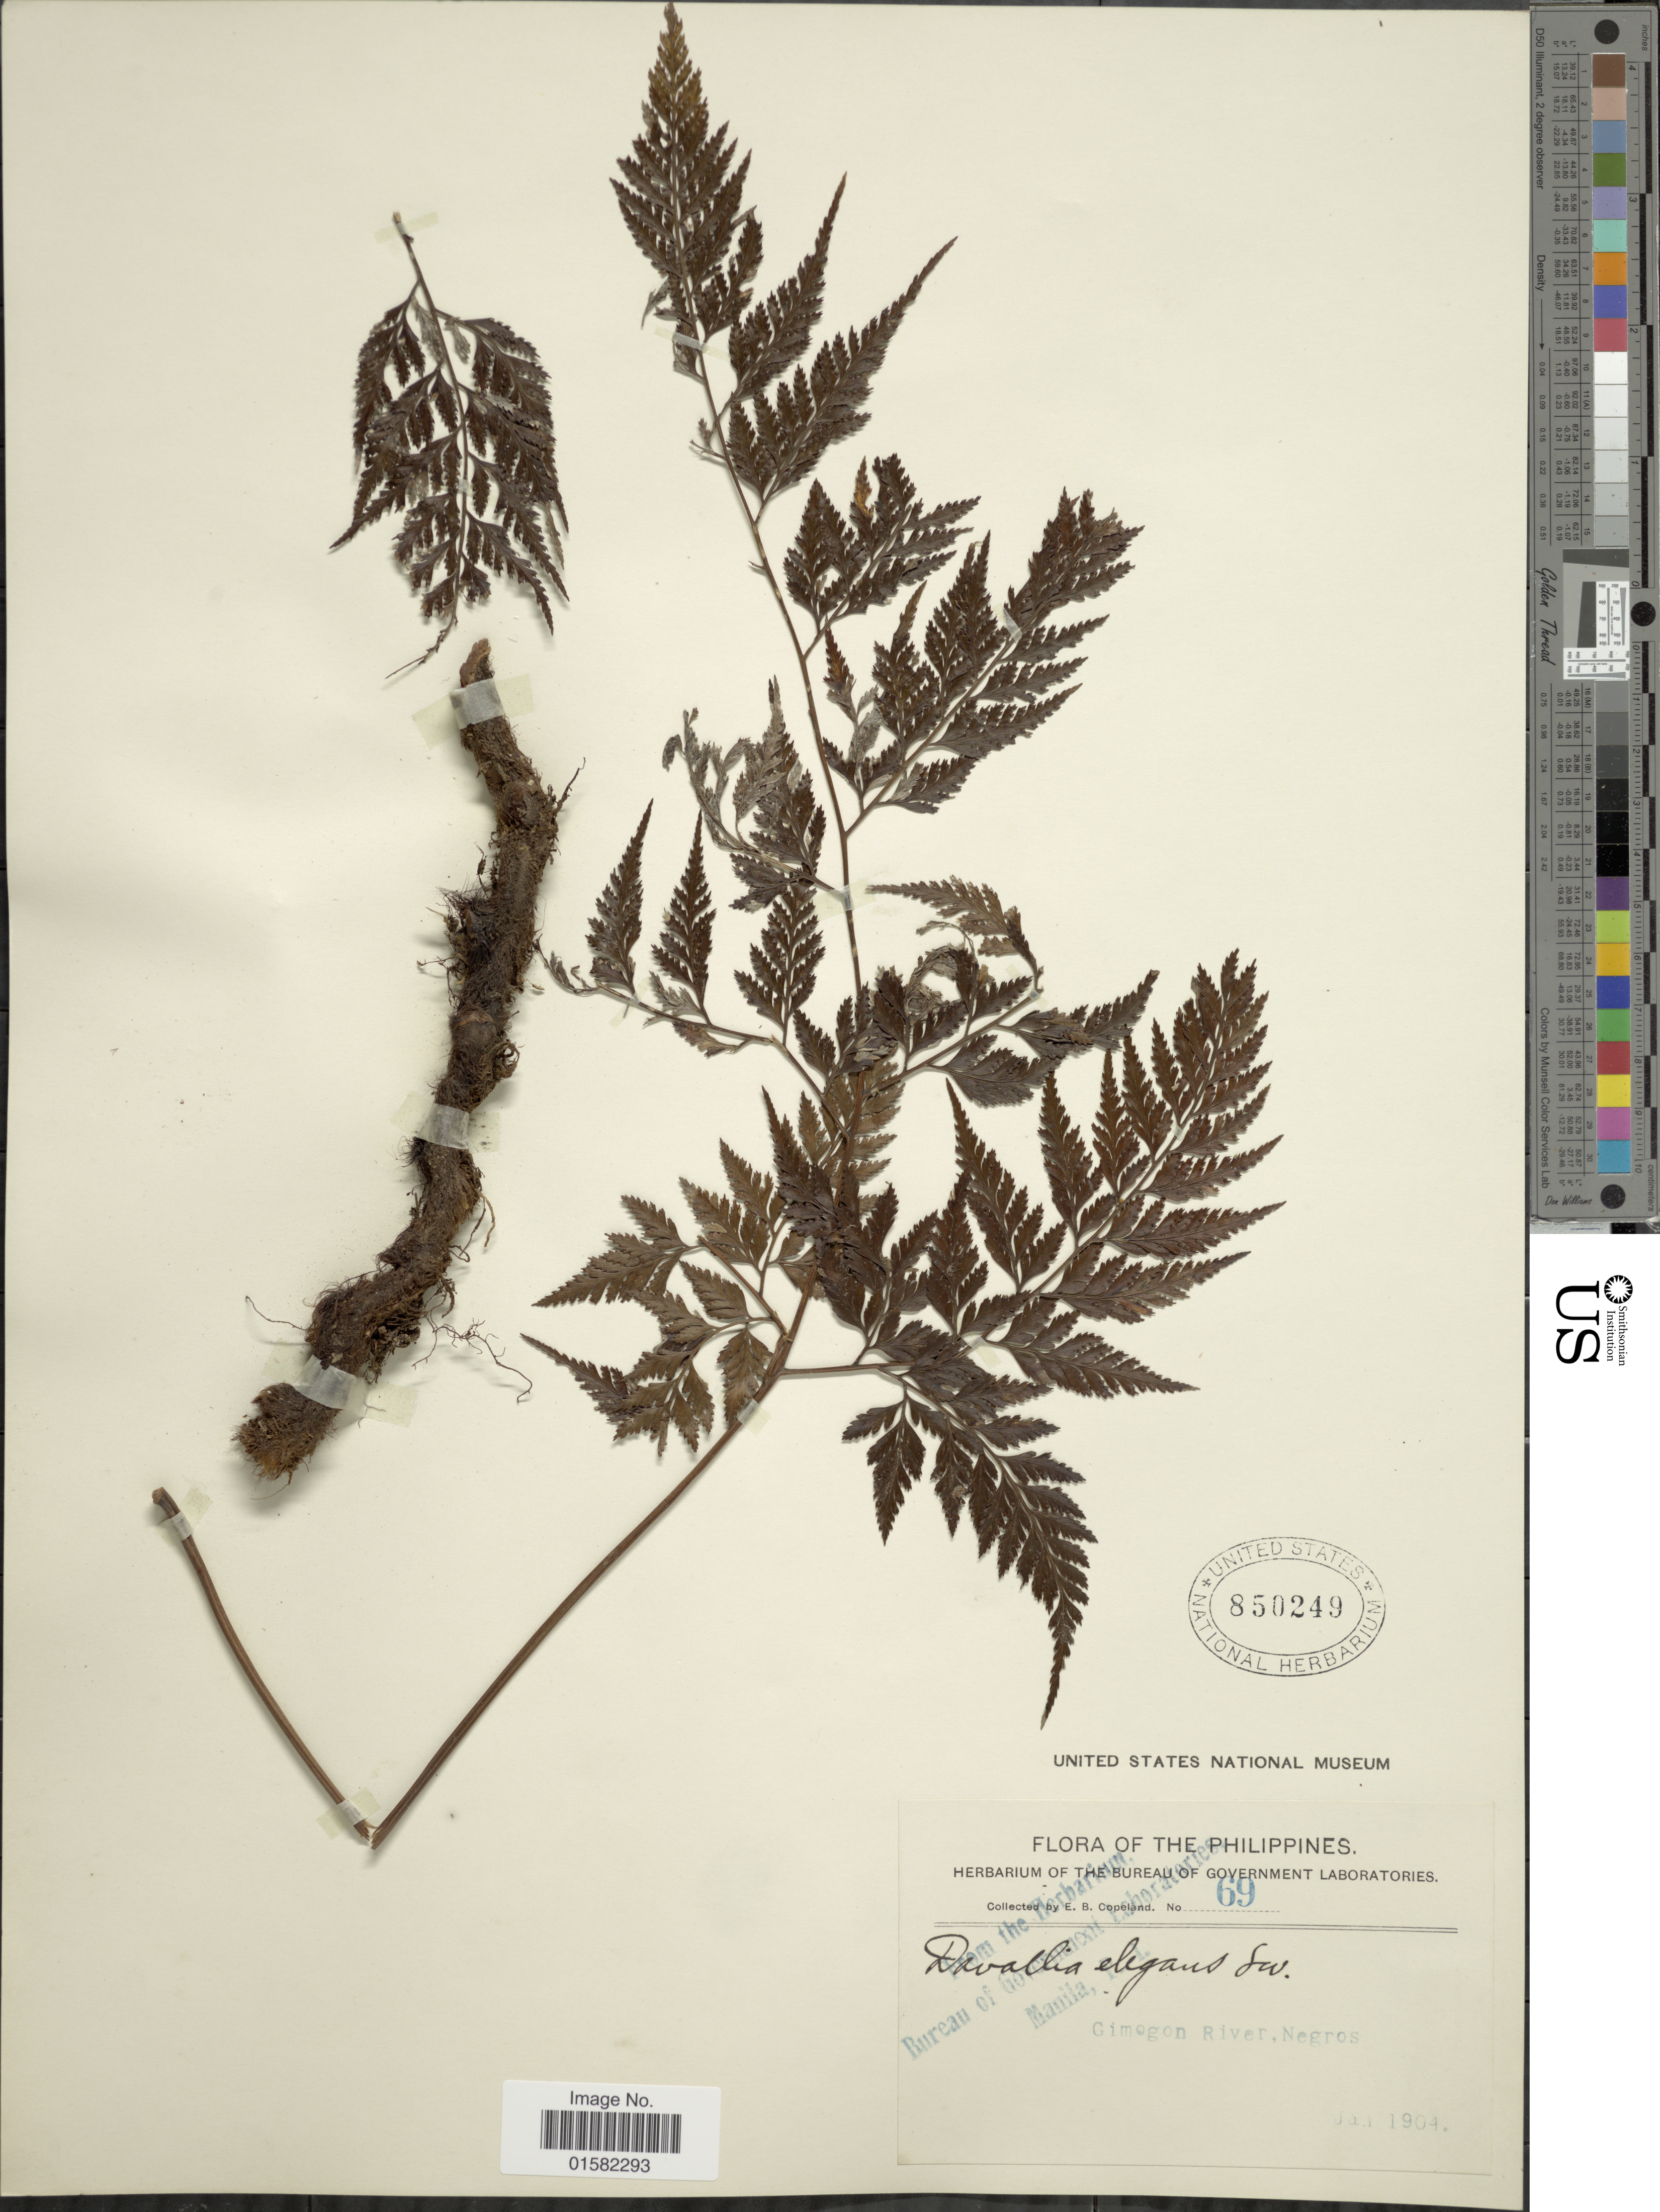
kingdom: Plantae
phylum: Tracheophyta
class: Polypodiopsida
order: Polypodiales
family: Davalliaceae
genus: Wibelia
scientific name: Wibelia denticulata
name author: (Burm. f.) M. Kato & Tsutsumi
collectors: E. B. Copeland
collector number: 69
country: Philippines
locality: Cimogon River, Negros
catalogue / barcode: US 850249